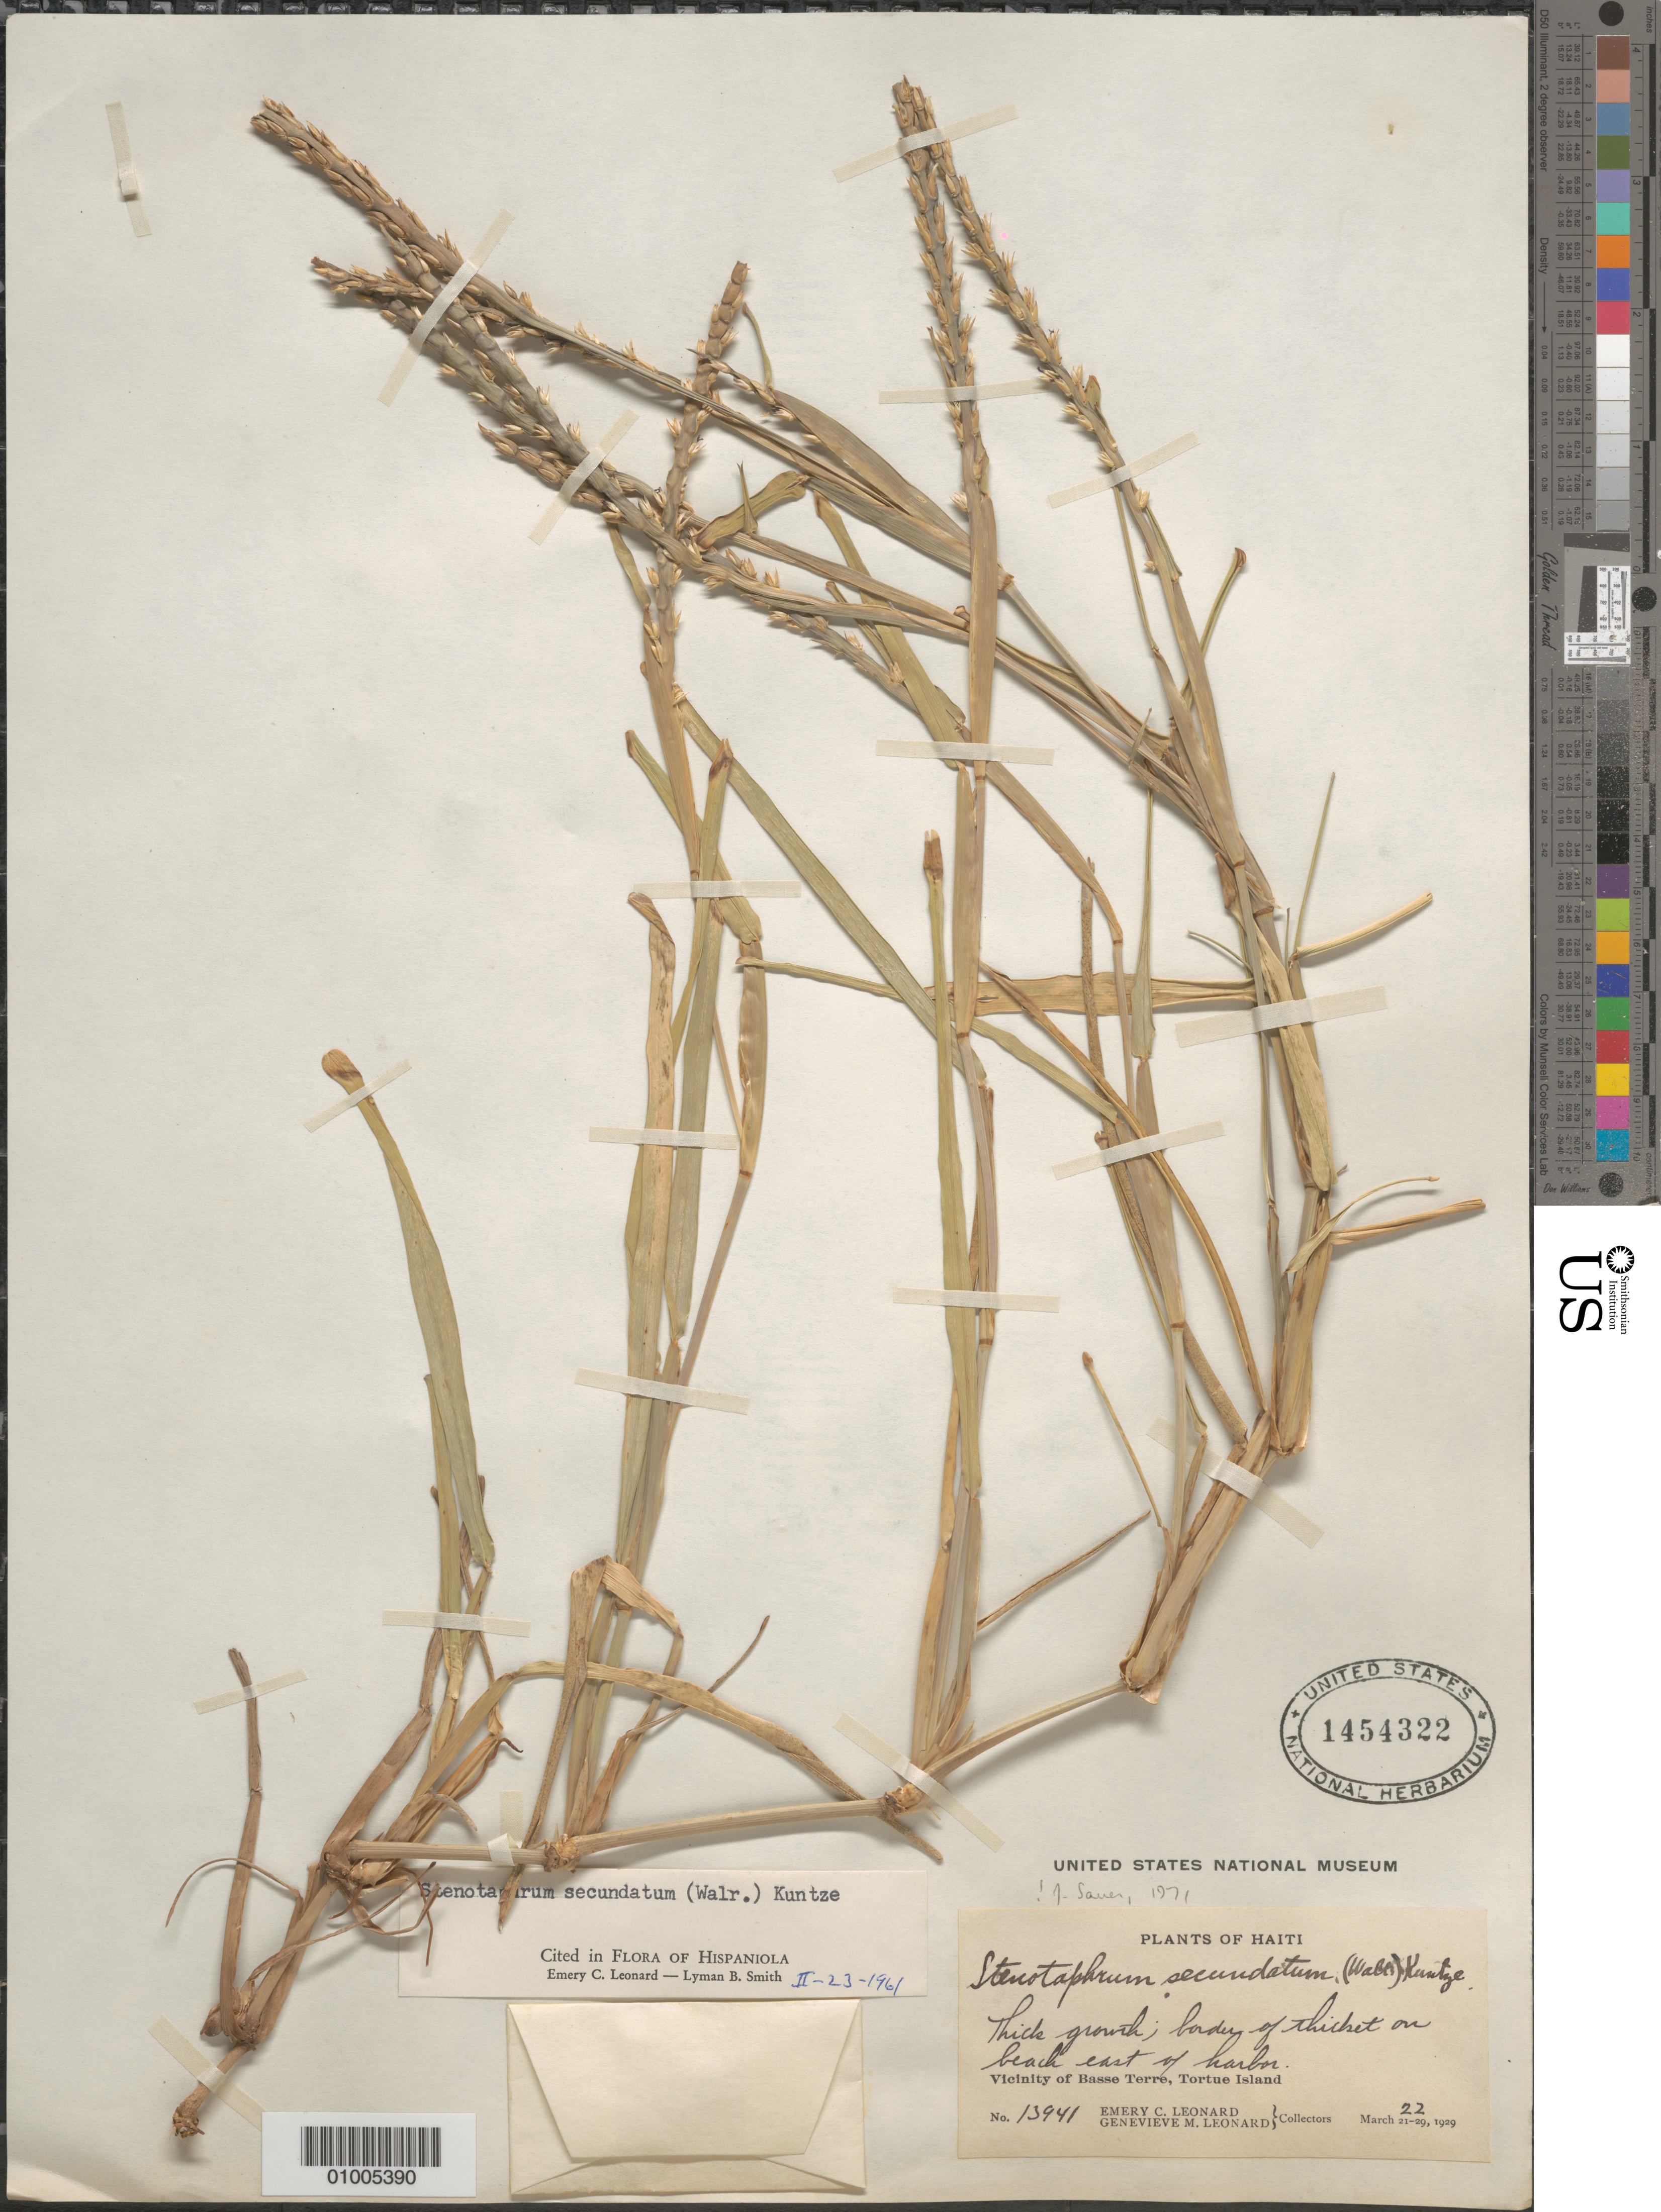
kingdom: Plantae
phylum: Tracheophyta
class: Liliopsida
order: Poales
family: Poaceae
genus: Stenotaphrum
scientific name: Stenotaphrum secundatum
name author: (Walter) Kuntze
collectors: E. C. Leonard & G. M. Leonard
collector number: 13941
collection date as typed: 22 Mar 1929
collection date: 1929-03-22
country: Haiti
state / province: Nord-Óuest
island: Île de la Tortue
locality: Vicinity of Basse Terre, Tortue Island. Thicket on beach east of harbor.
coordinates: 0 N, 0 E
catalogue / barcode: US 1454322